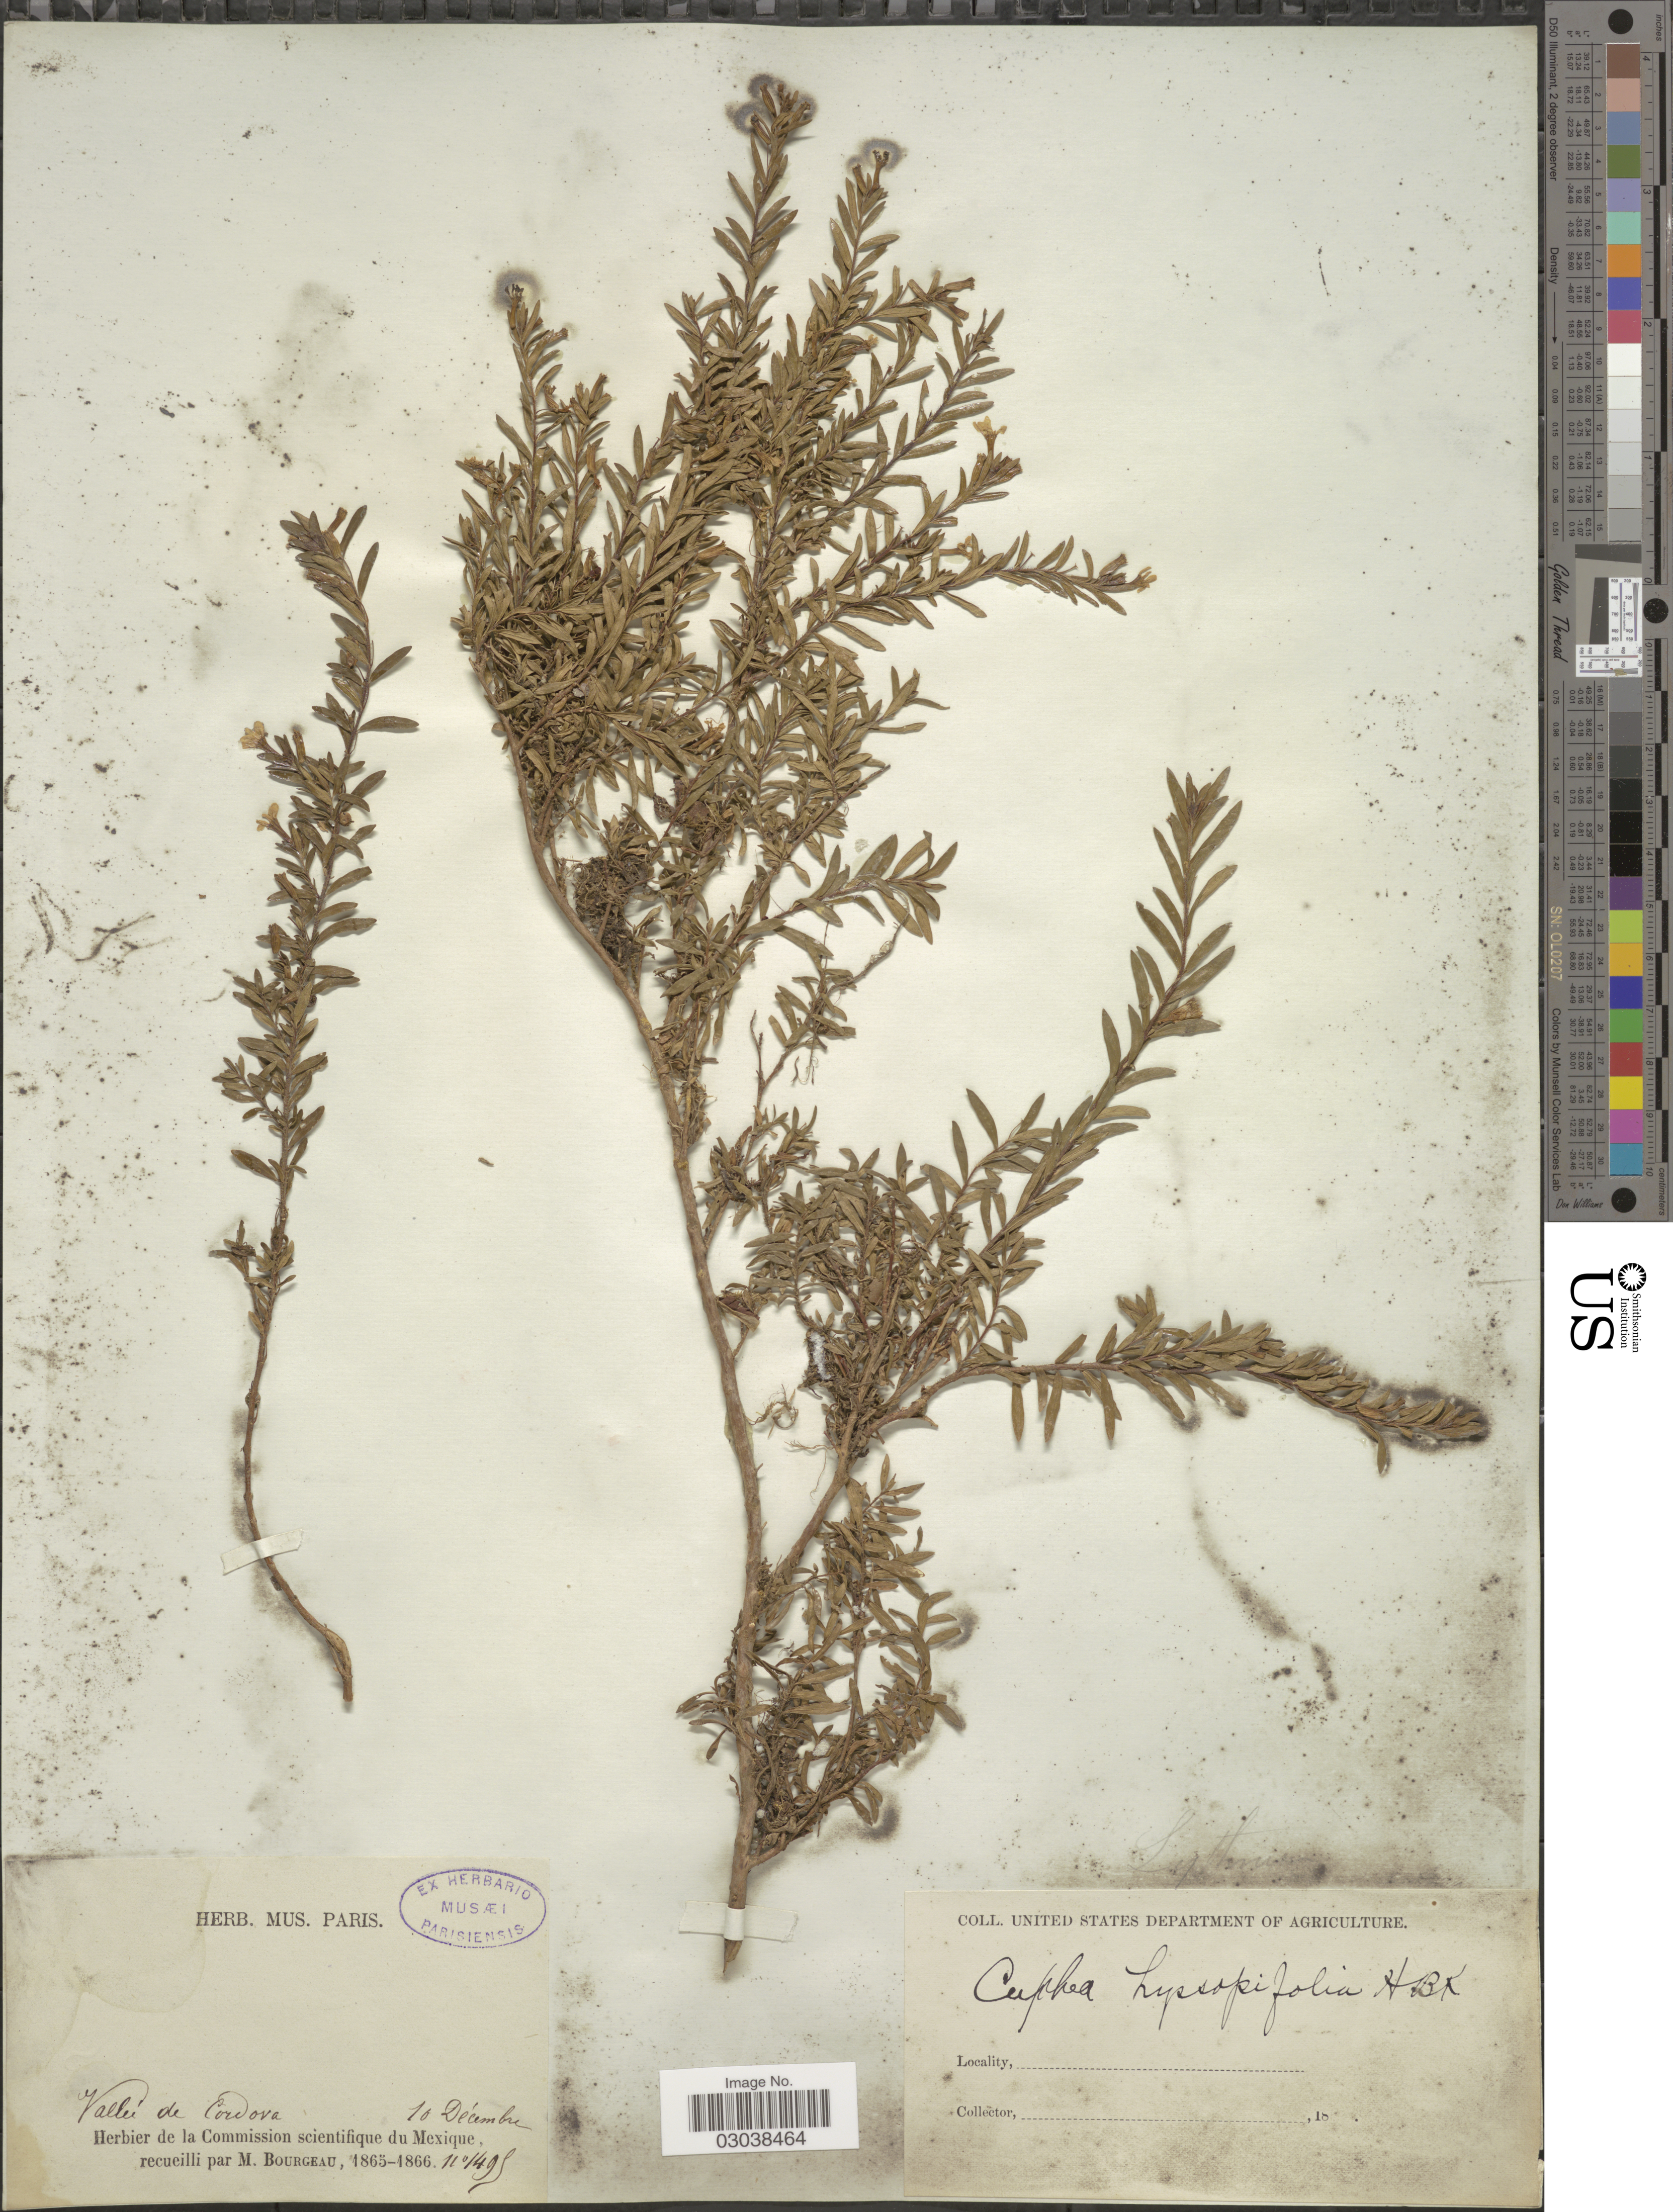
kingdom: Plantae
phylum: Tracheophyta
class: Magnoliopsida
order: Myrtales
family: Lythraceae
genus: Cuphea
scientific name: Cuphea hyssopifolia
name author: Kunth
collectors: M. Bourgeau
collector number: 1495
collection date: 1865-12-10/1866-12-10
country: Mexico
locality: Vallée de Cordova.